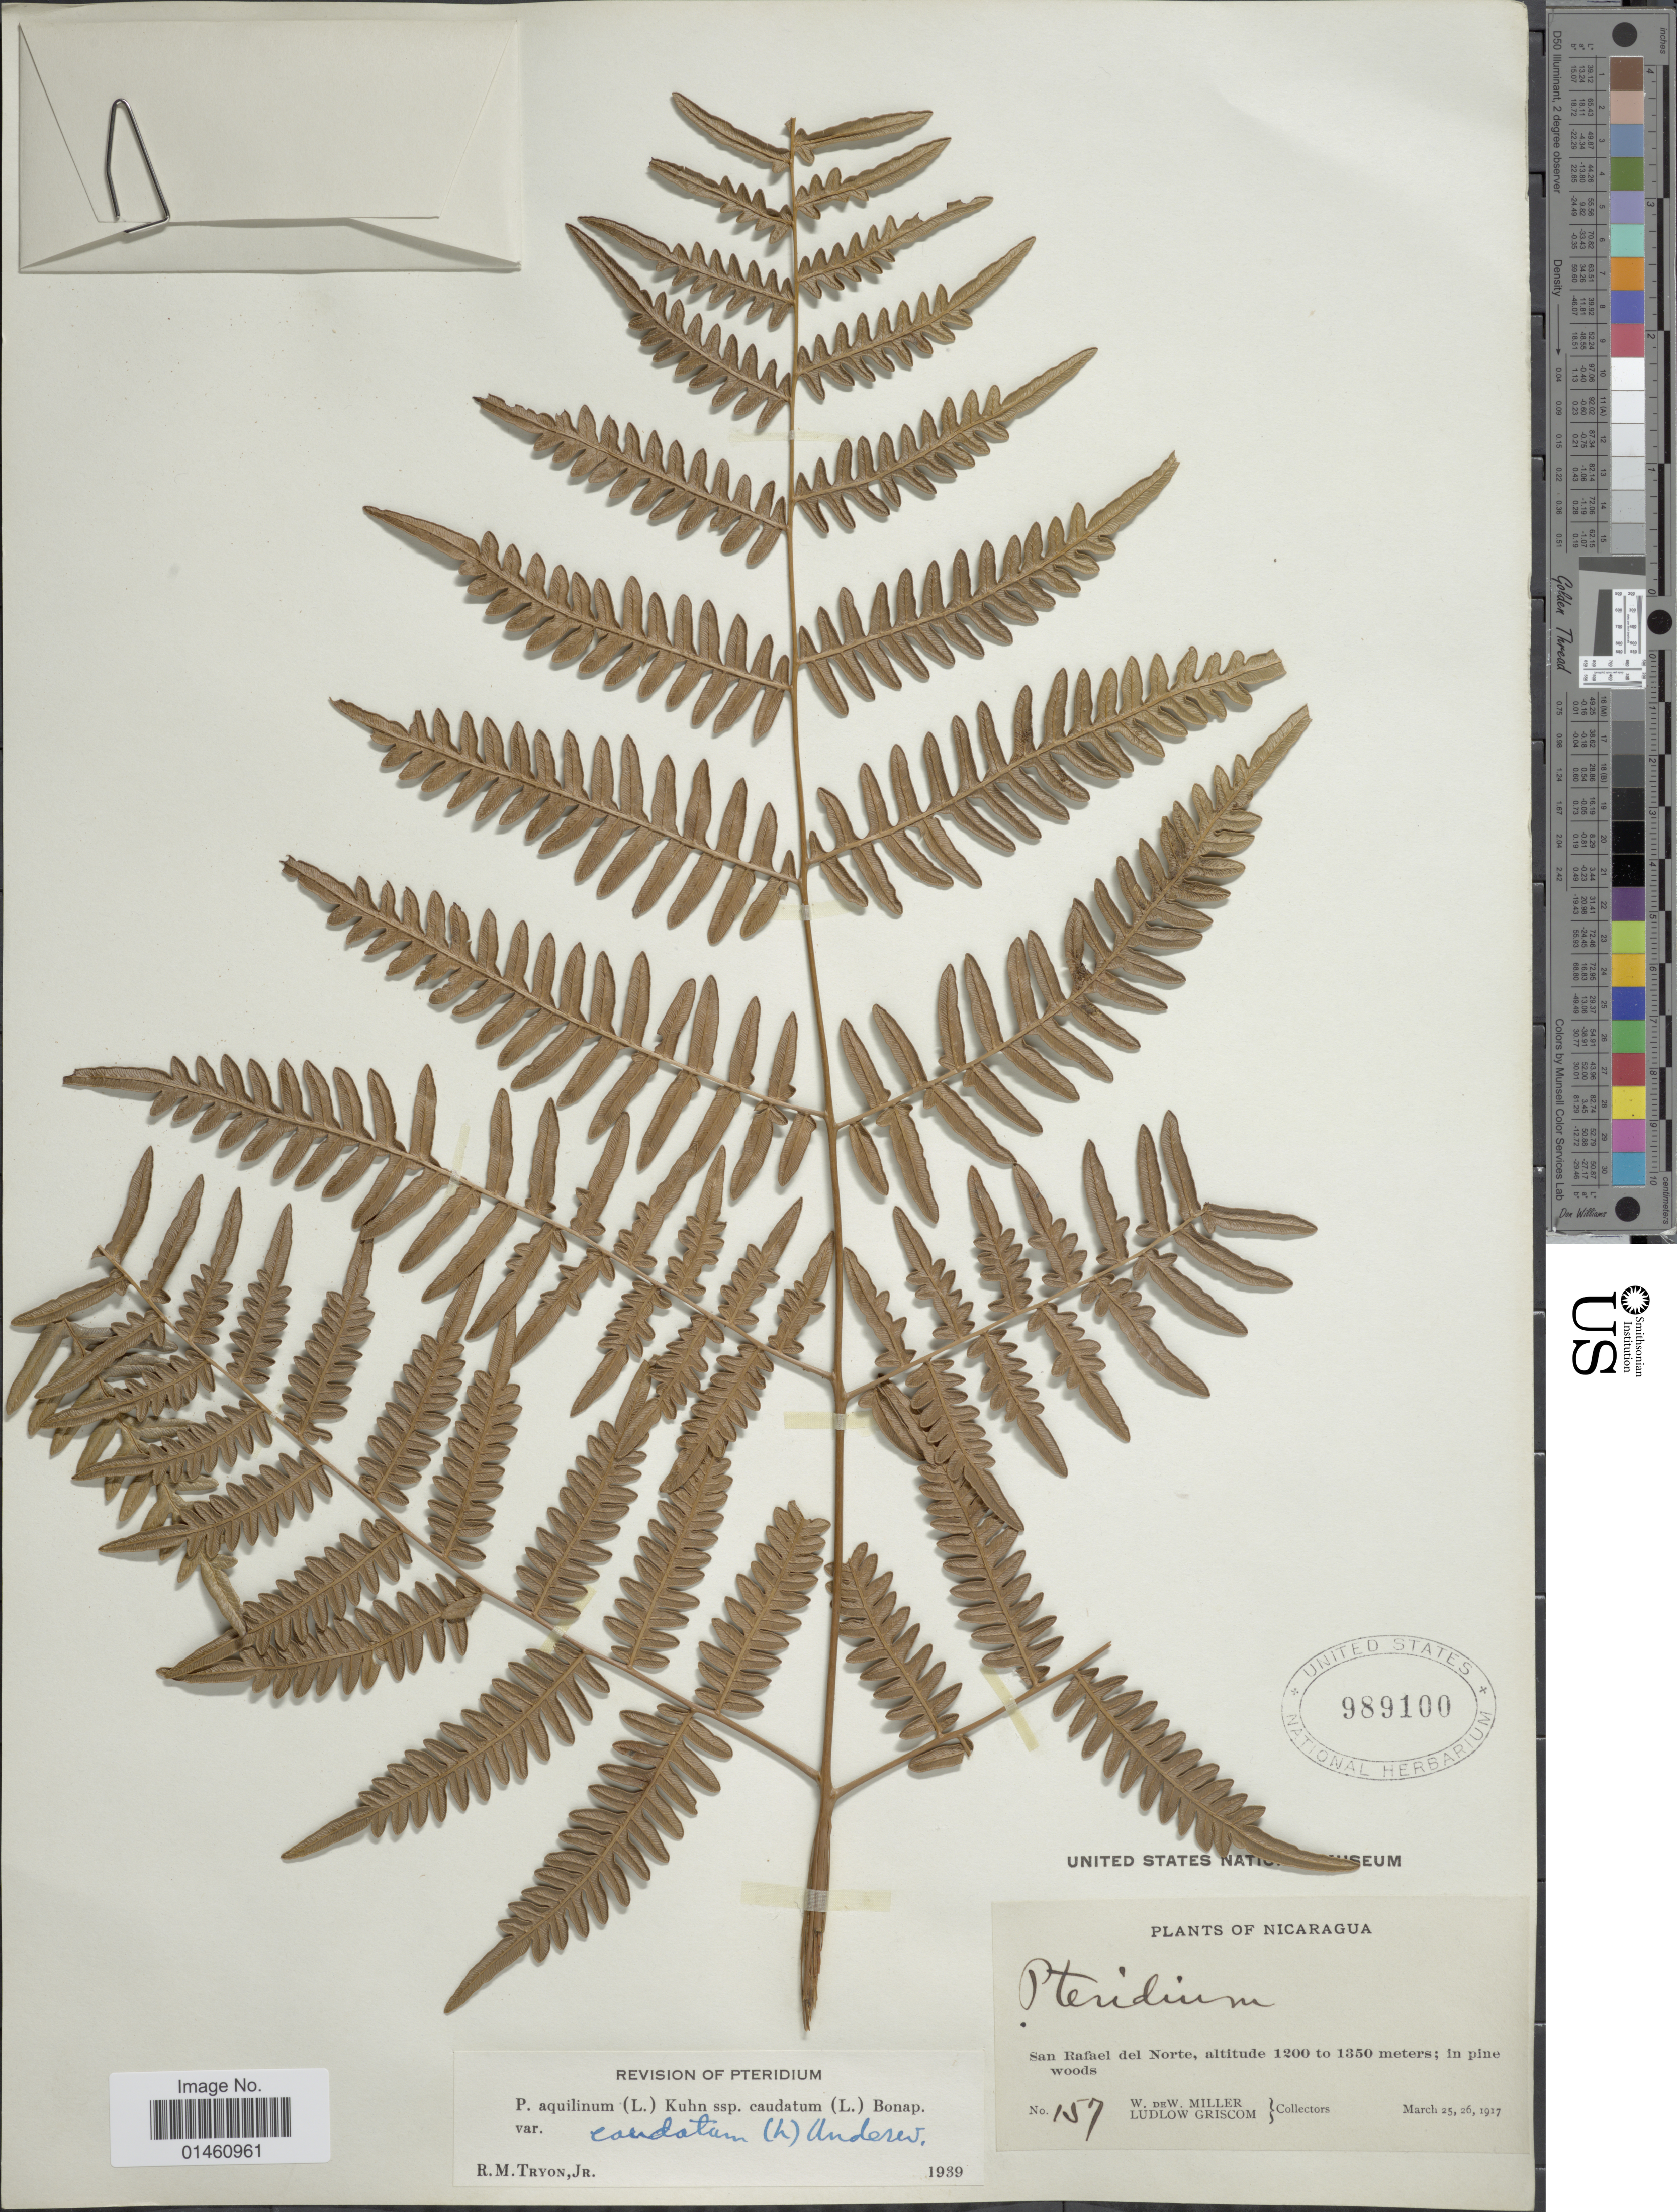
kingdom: Plantae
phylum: Tracheophyta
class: Polypodiopsida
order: Polypodiales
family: Dennstaedtiaceae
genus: Pteridium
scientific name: Pteridium caudatum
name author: (L.) Maxon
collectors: W. W. Miller & L. Griscom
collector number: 157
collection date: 1917-03-25/1917-03-26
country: Nicaragua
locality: San Rafael del Norte.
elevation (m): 1200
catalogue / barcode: US 989100